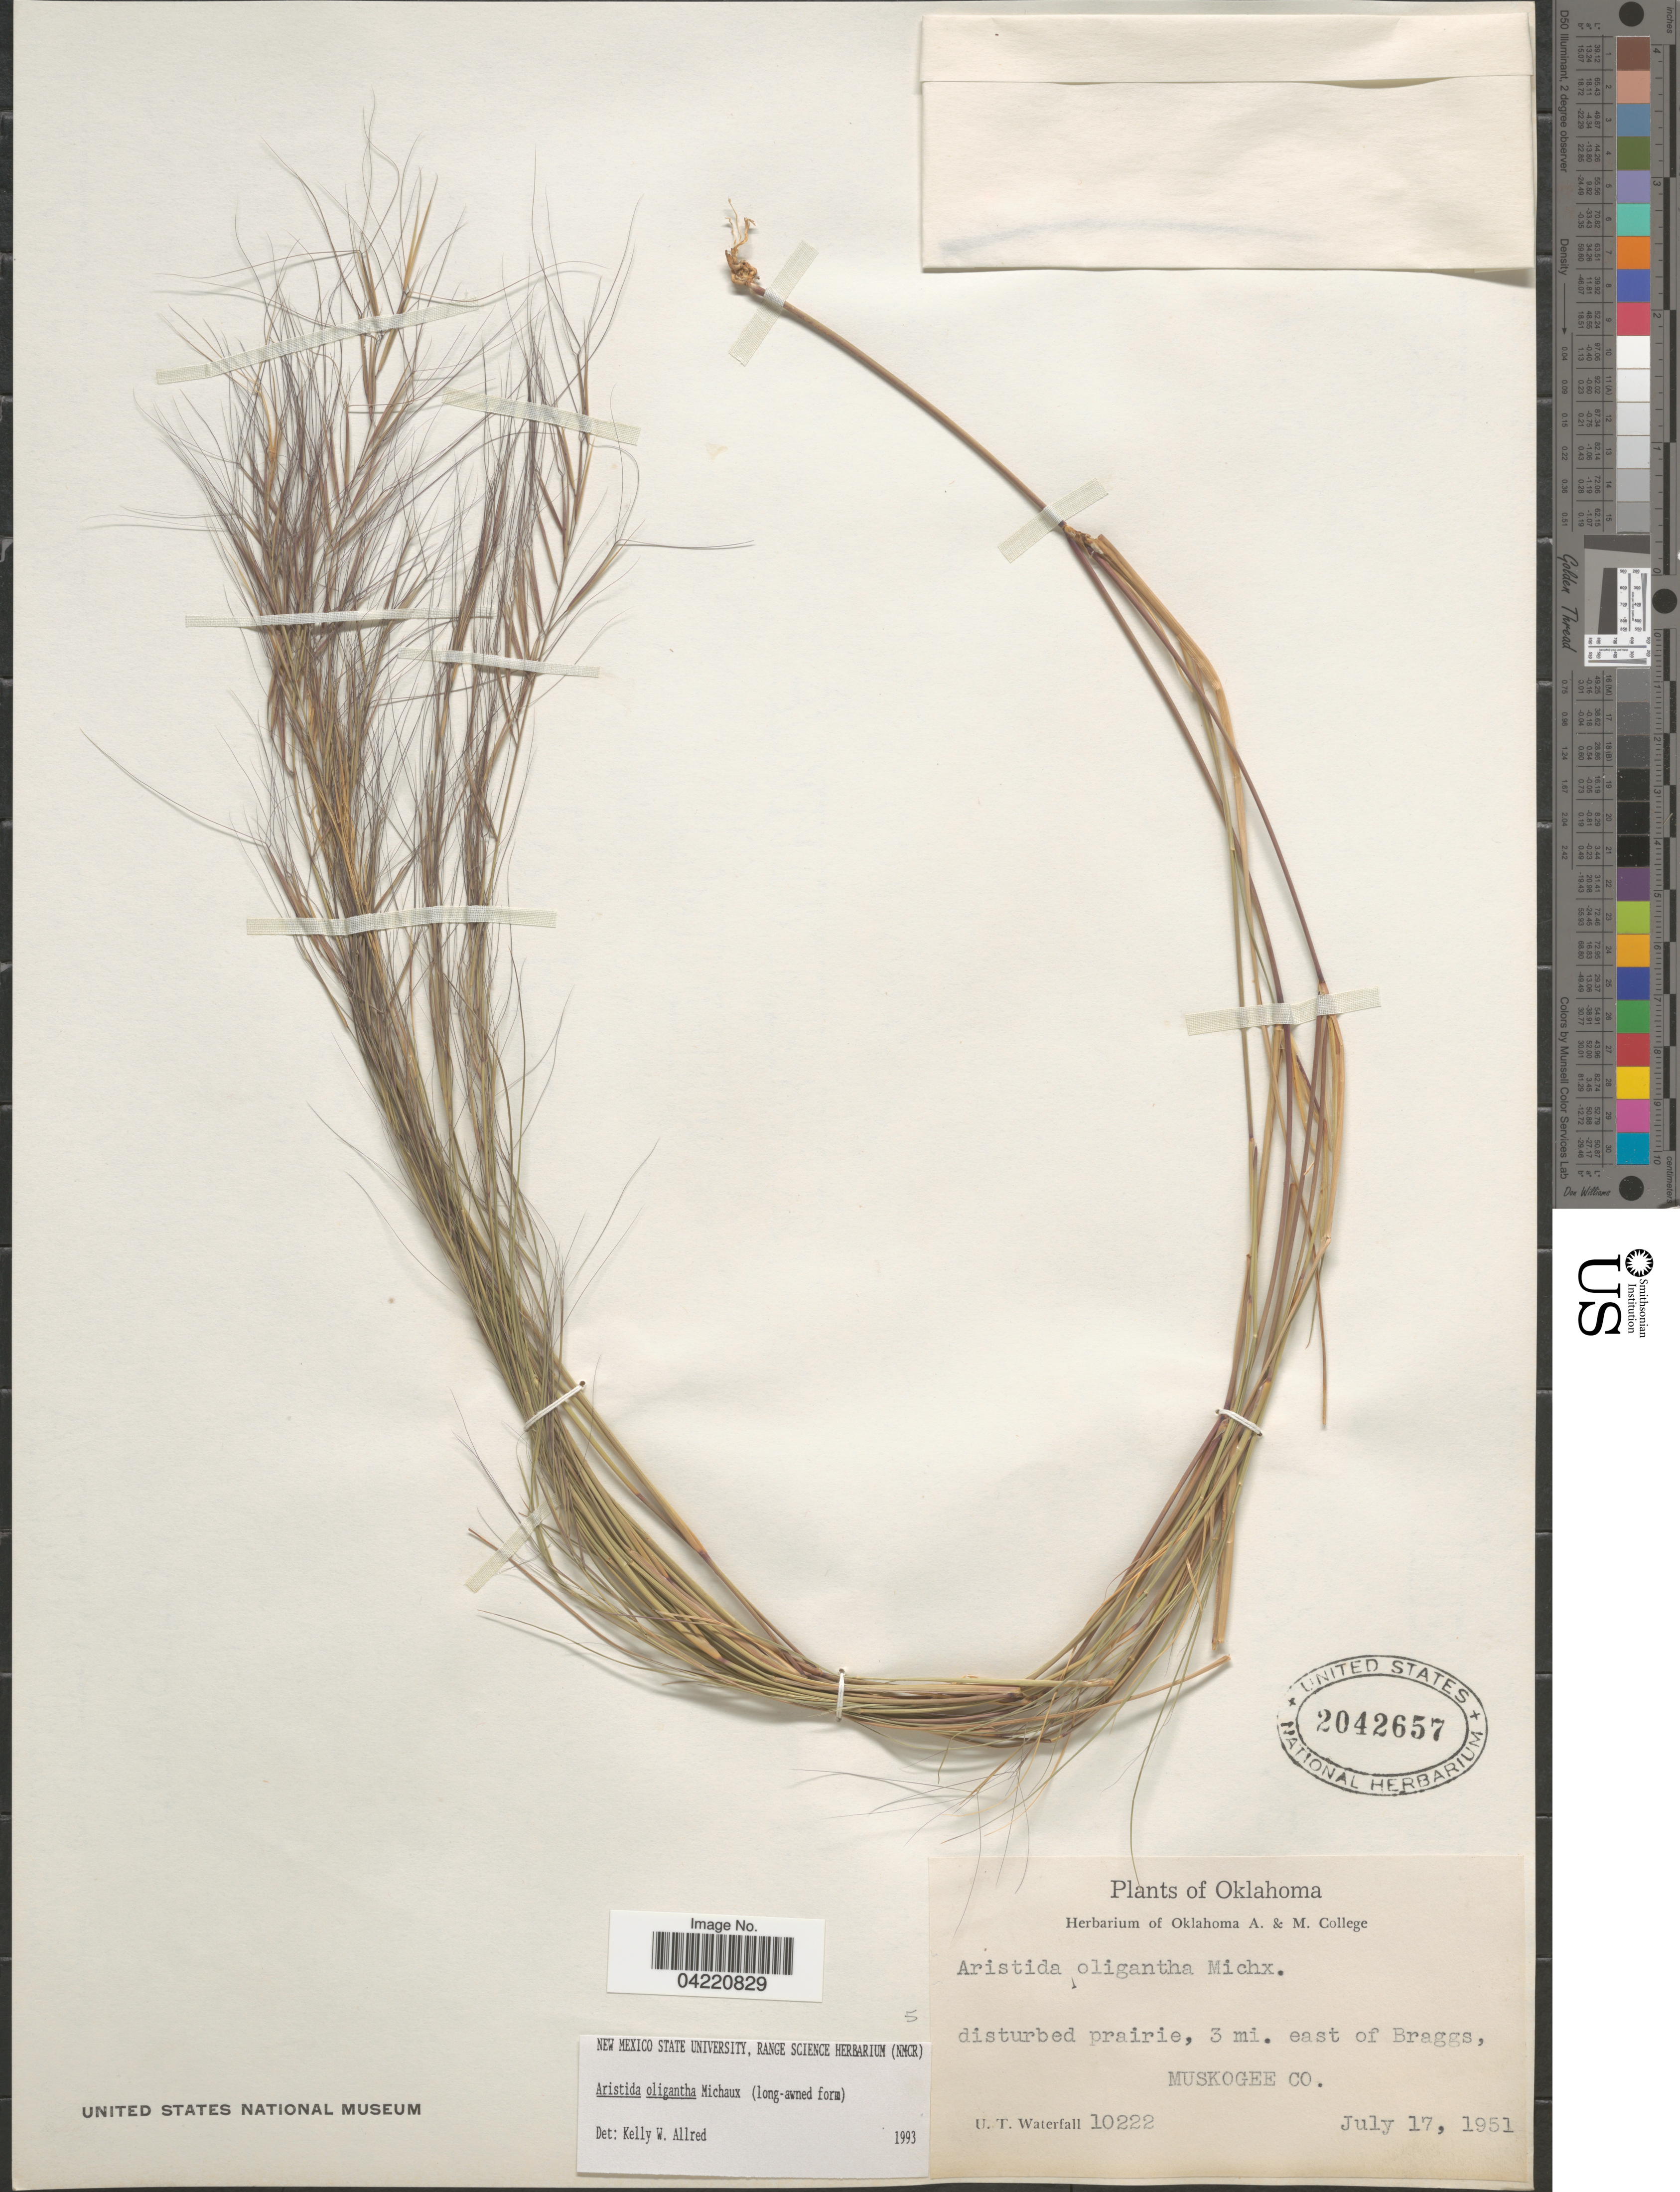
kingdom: Plantae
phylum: Tracheophyta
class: Liliopsida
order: Poales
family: Poaceae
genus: Aristida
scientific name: Aristida oligantha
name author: Michx.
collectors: U. T. Waterfall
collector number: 10222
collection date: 1951-07-17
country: United States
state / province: Oklahoma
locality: Disturbed prairie, 3 mi. east of Braggs, Muskogee Co.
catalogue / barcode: US 2042657